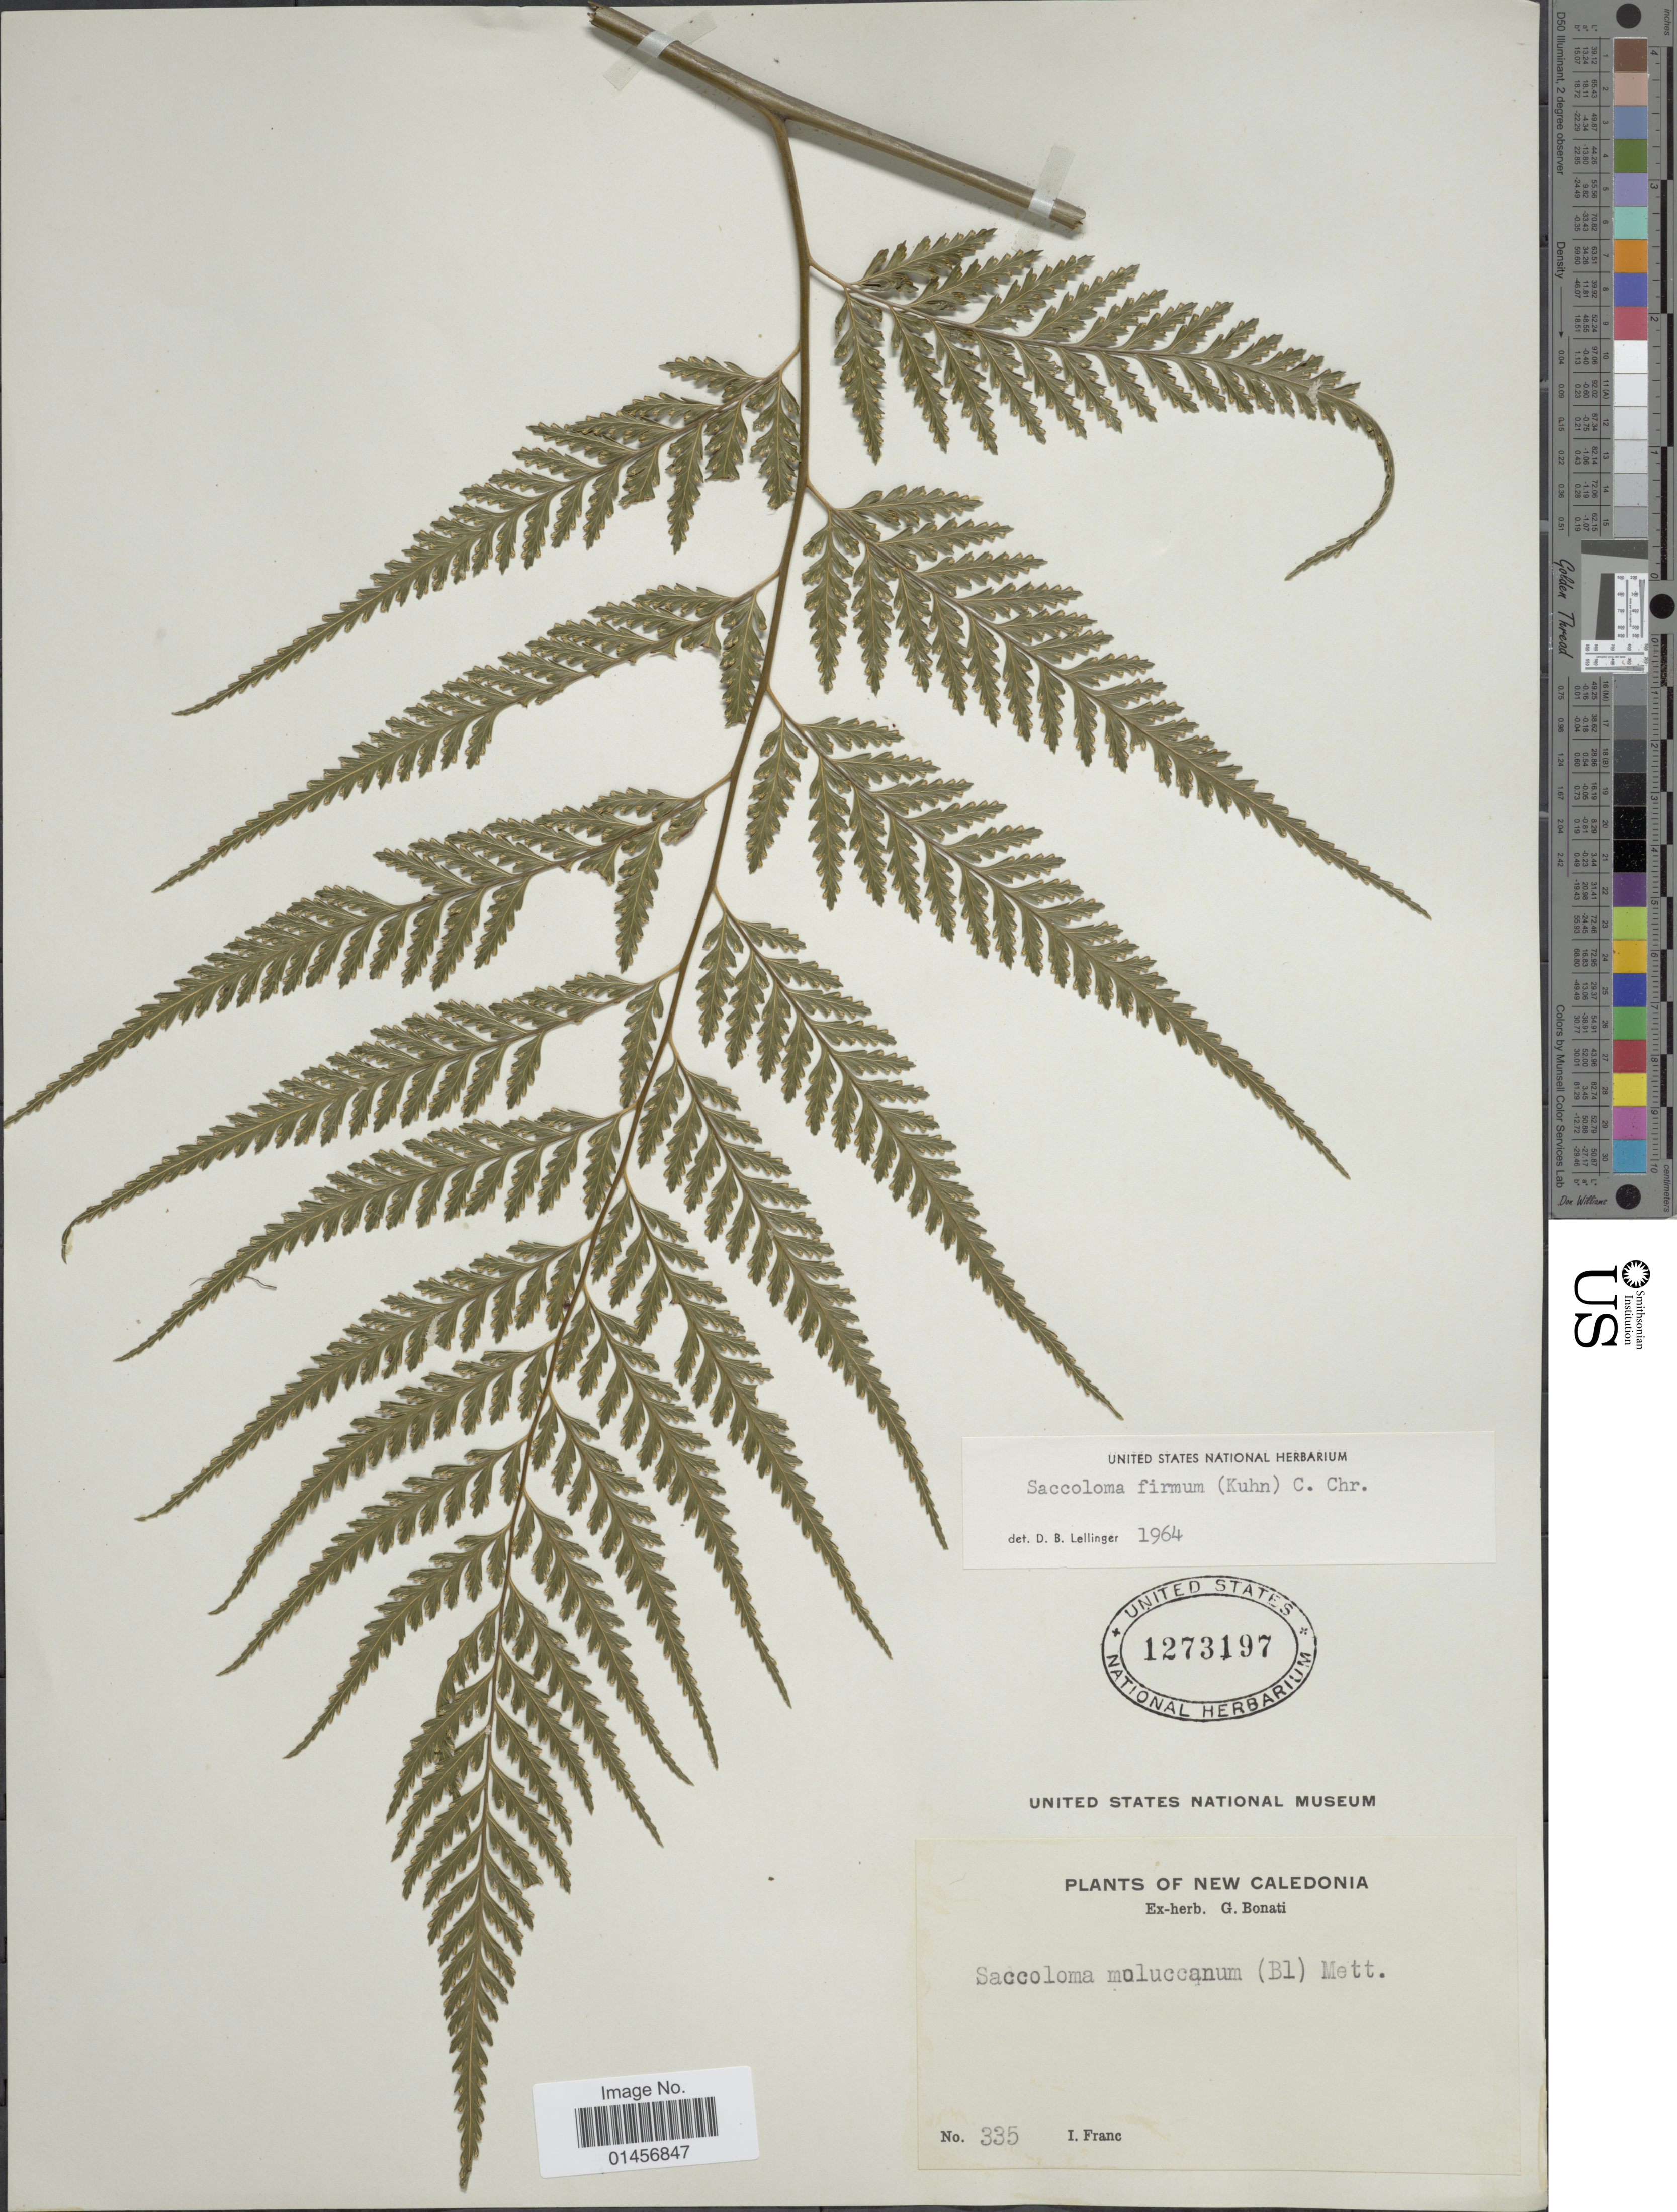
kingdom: Plantae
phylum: Tracheophyta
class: Polypodiopsida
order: Polypodiales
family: Saccolomataceae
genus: Saccoloma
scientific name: Saccoloma firmum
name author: (Kuhn) C. Chr.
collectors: I. Franc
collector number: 335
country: New Caledonia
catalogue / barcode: US 1273197